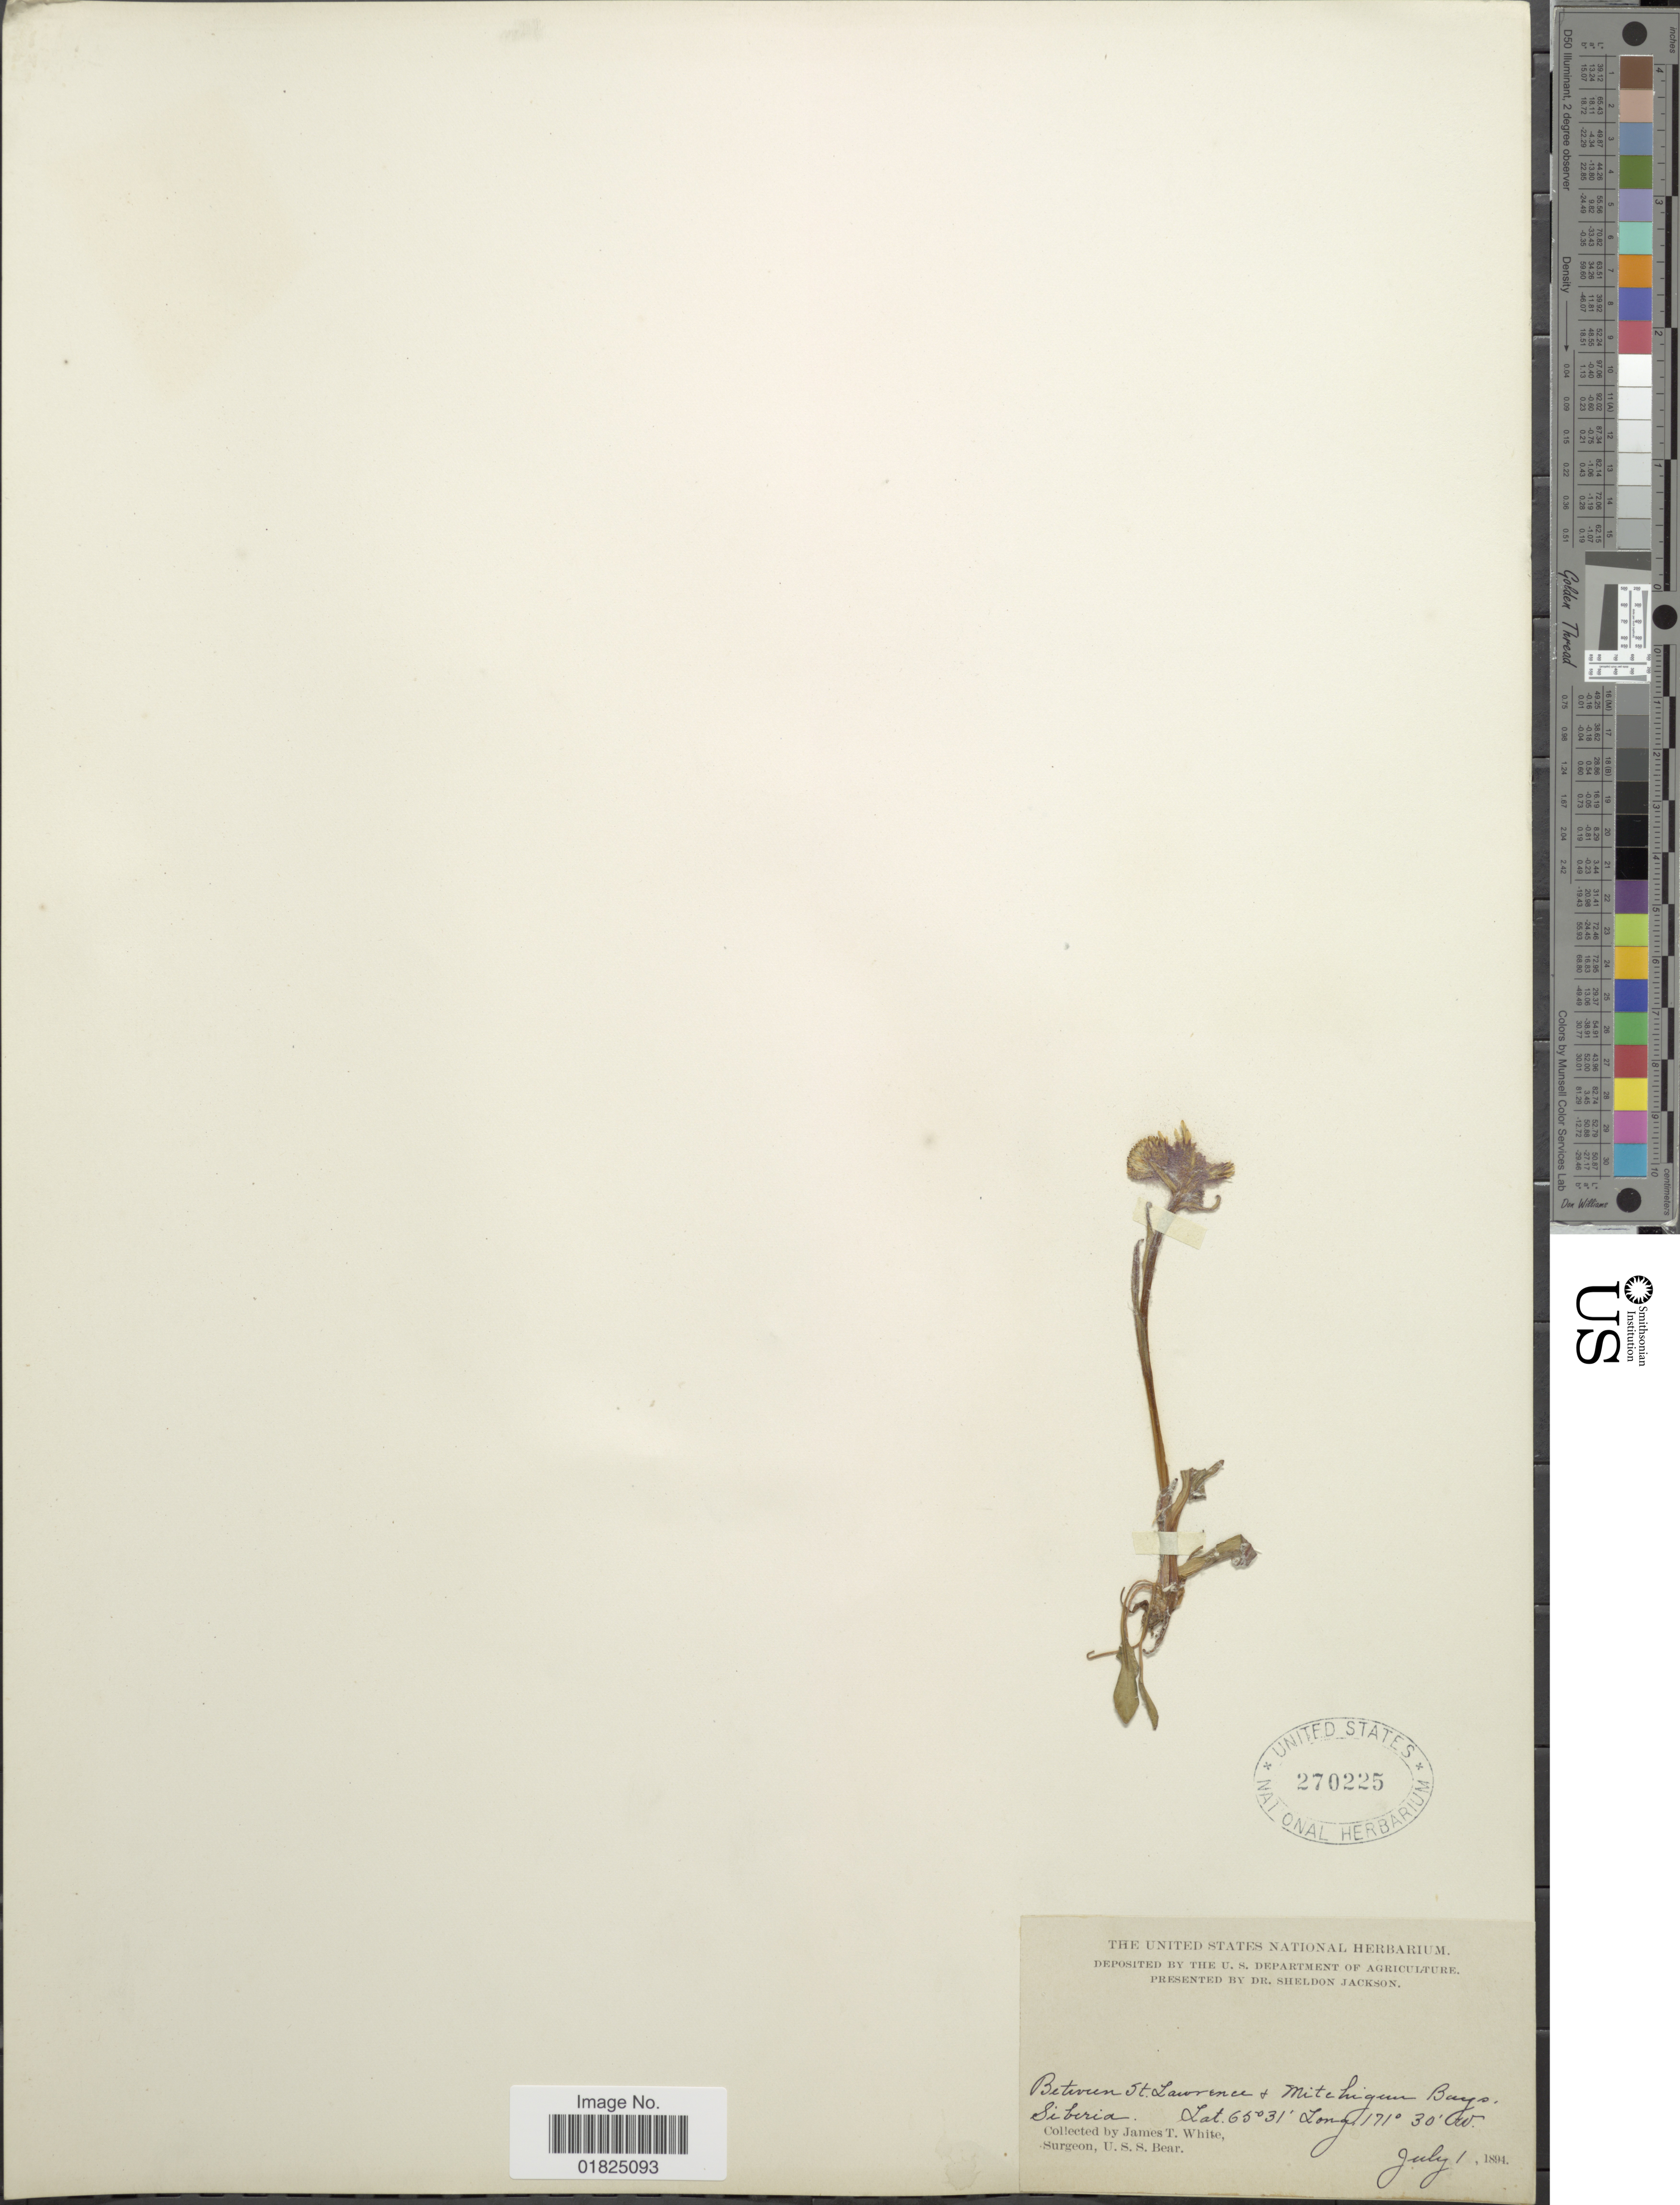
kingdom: Plantae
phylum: Tracheophyta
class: Magnoliopsida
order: Asterales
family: Asteraceae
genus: Petasites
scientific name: Petasites sp.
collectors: J. T. White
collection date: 1894-07-01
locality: Between St. Lawrence + Mitchigun Bays, Siberia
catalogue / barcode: US 270225